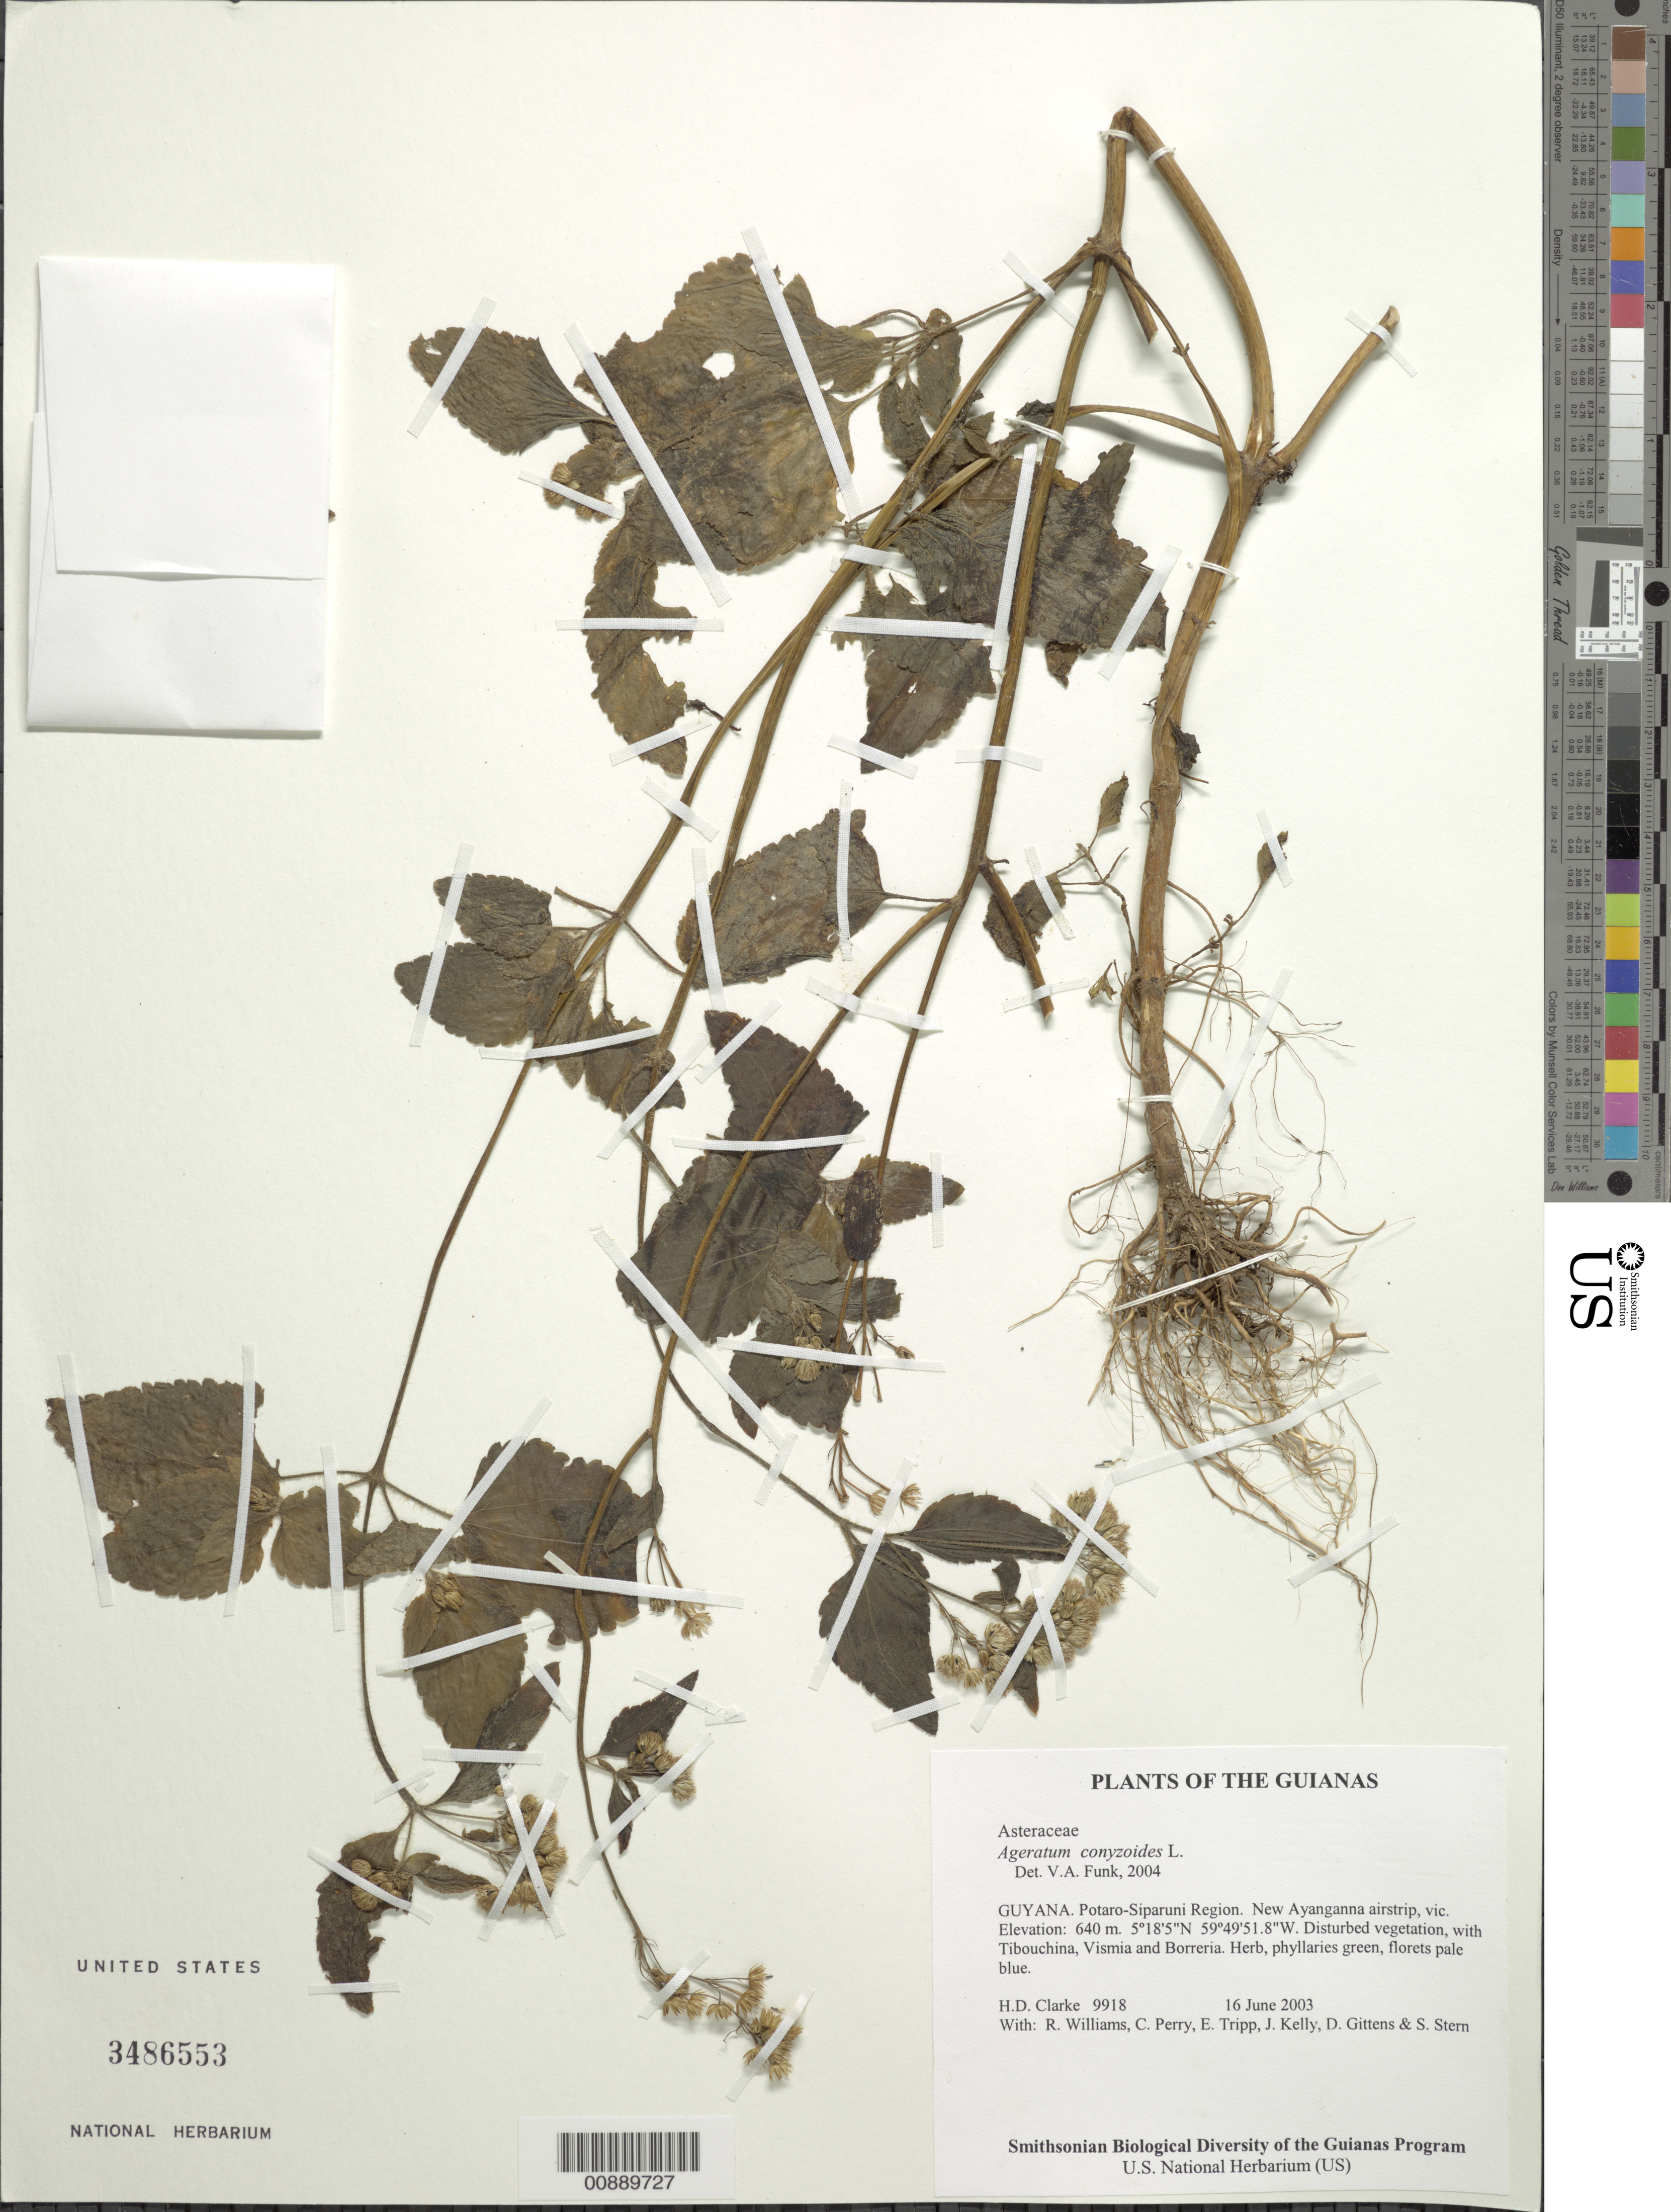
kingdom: Plantae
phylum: Tracheophyta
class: Magnoliopsida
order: Asterales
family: Asteraceae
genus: Ageratum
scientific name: Ageratum conyzoides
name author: L.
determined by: Funk, Vicki A., (BOT), Smithsonian Institution - National Museum of Natural History (UNITED STATES)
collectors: H. D. Clarke, R. Williams, C. Perry, E. Tripp, J. Kelly, D. Gittens & S. R. Stern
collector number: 9918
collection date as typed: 16 June 2003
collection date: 2003-06-16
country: Guyana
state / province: Potaro-Siparuni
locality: New Ayanganna airstrip, vic.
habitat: Disturbed vegetation, with Tibouchina, Vismia and Borreria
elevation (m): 640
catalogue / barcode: US 3486553